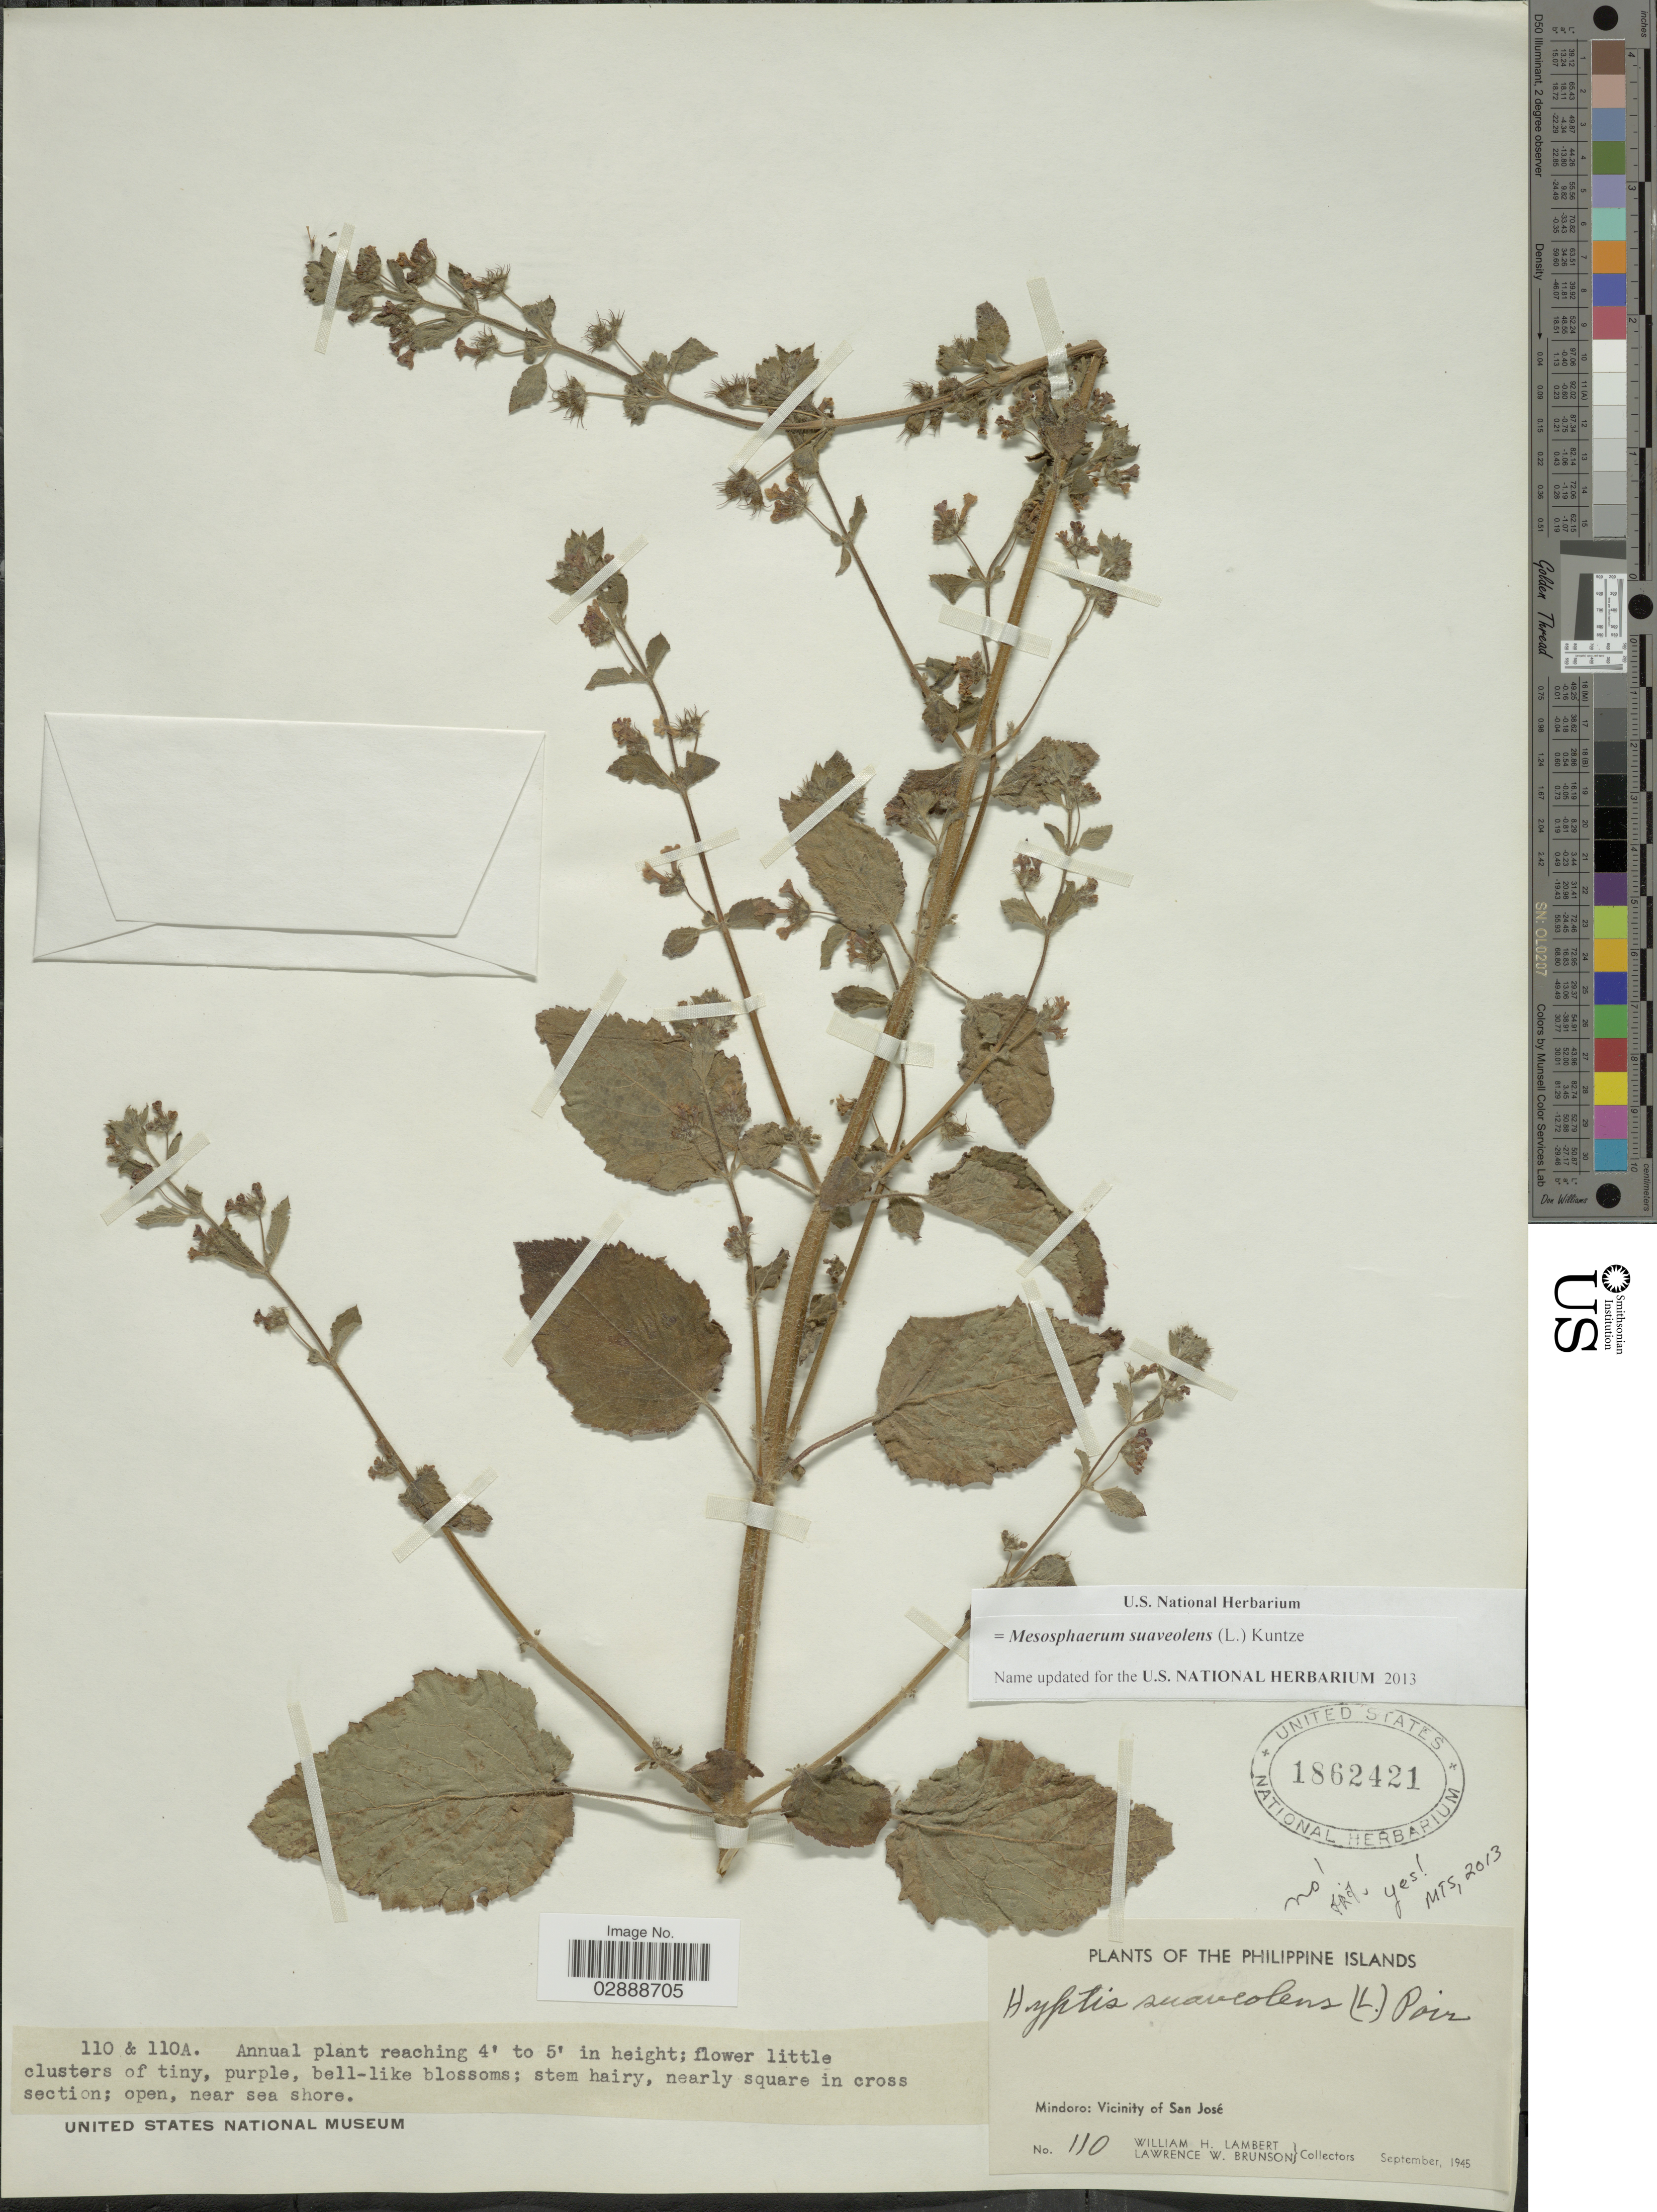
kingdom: Plantae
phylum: Tracheophyta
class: Magnoliopsida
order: Lamiales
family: Lamiaceae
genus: Mesosphaerum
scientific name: Mesosphaerum suaveolens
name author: (L.) Kuntze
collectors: W. Lambert & L. Brunson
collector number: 110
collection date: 1945-09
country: Philippines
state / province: Mimaropa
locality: Vicinity of San José.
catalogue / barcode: US 1862421